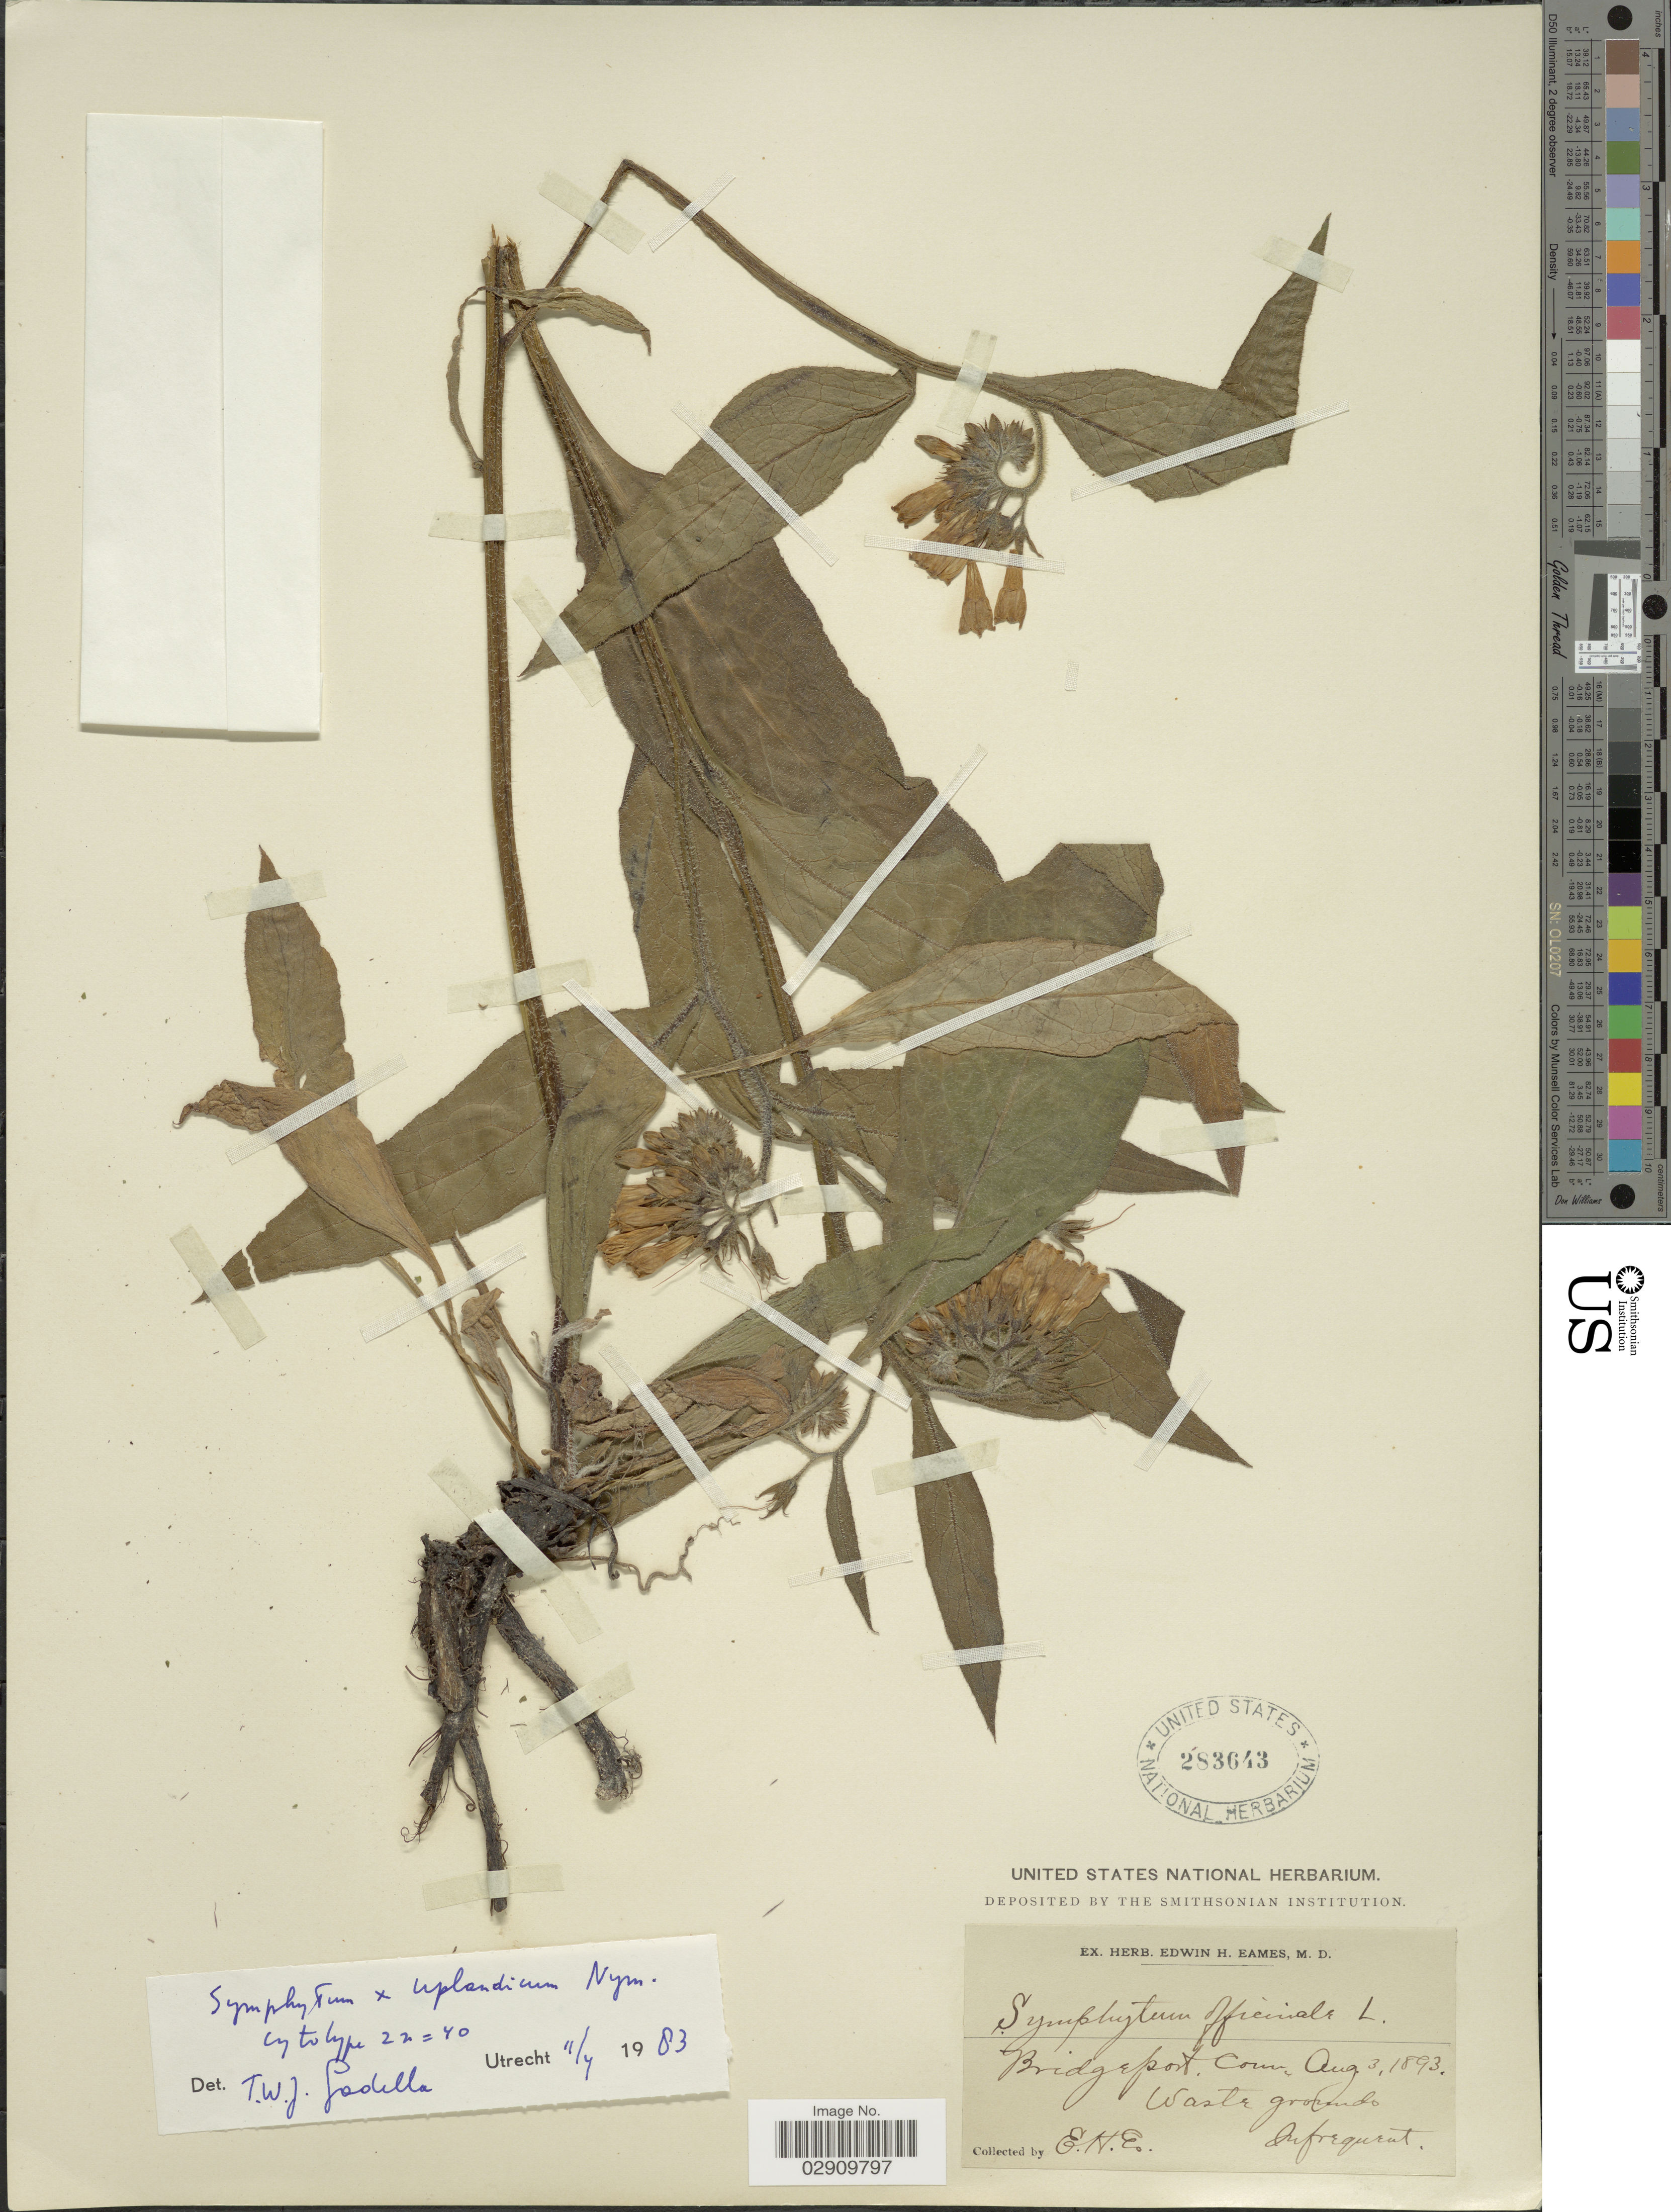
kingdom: Plantae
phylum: Tracheophyta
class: Magnoliopsida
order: Boraginales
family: Boraginaceae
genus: Symphytum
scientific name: Symphytum uplandicum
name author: Nyman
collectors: E. H. Eames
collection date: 1893-08-03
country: United States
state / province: Connecticut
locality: Bridgeport, Conn., Waste grounds.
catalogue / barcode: US 283643